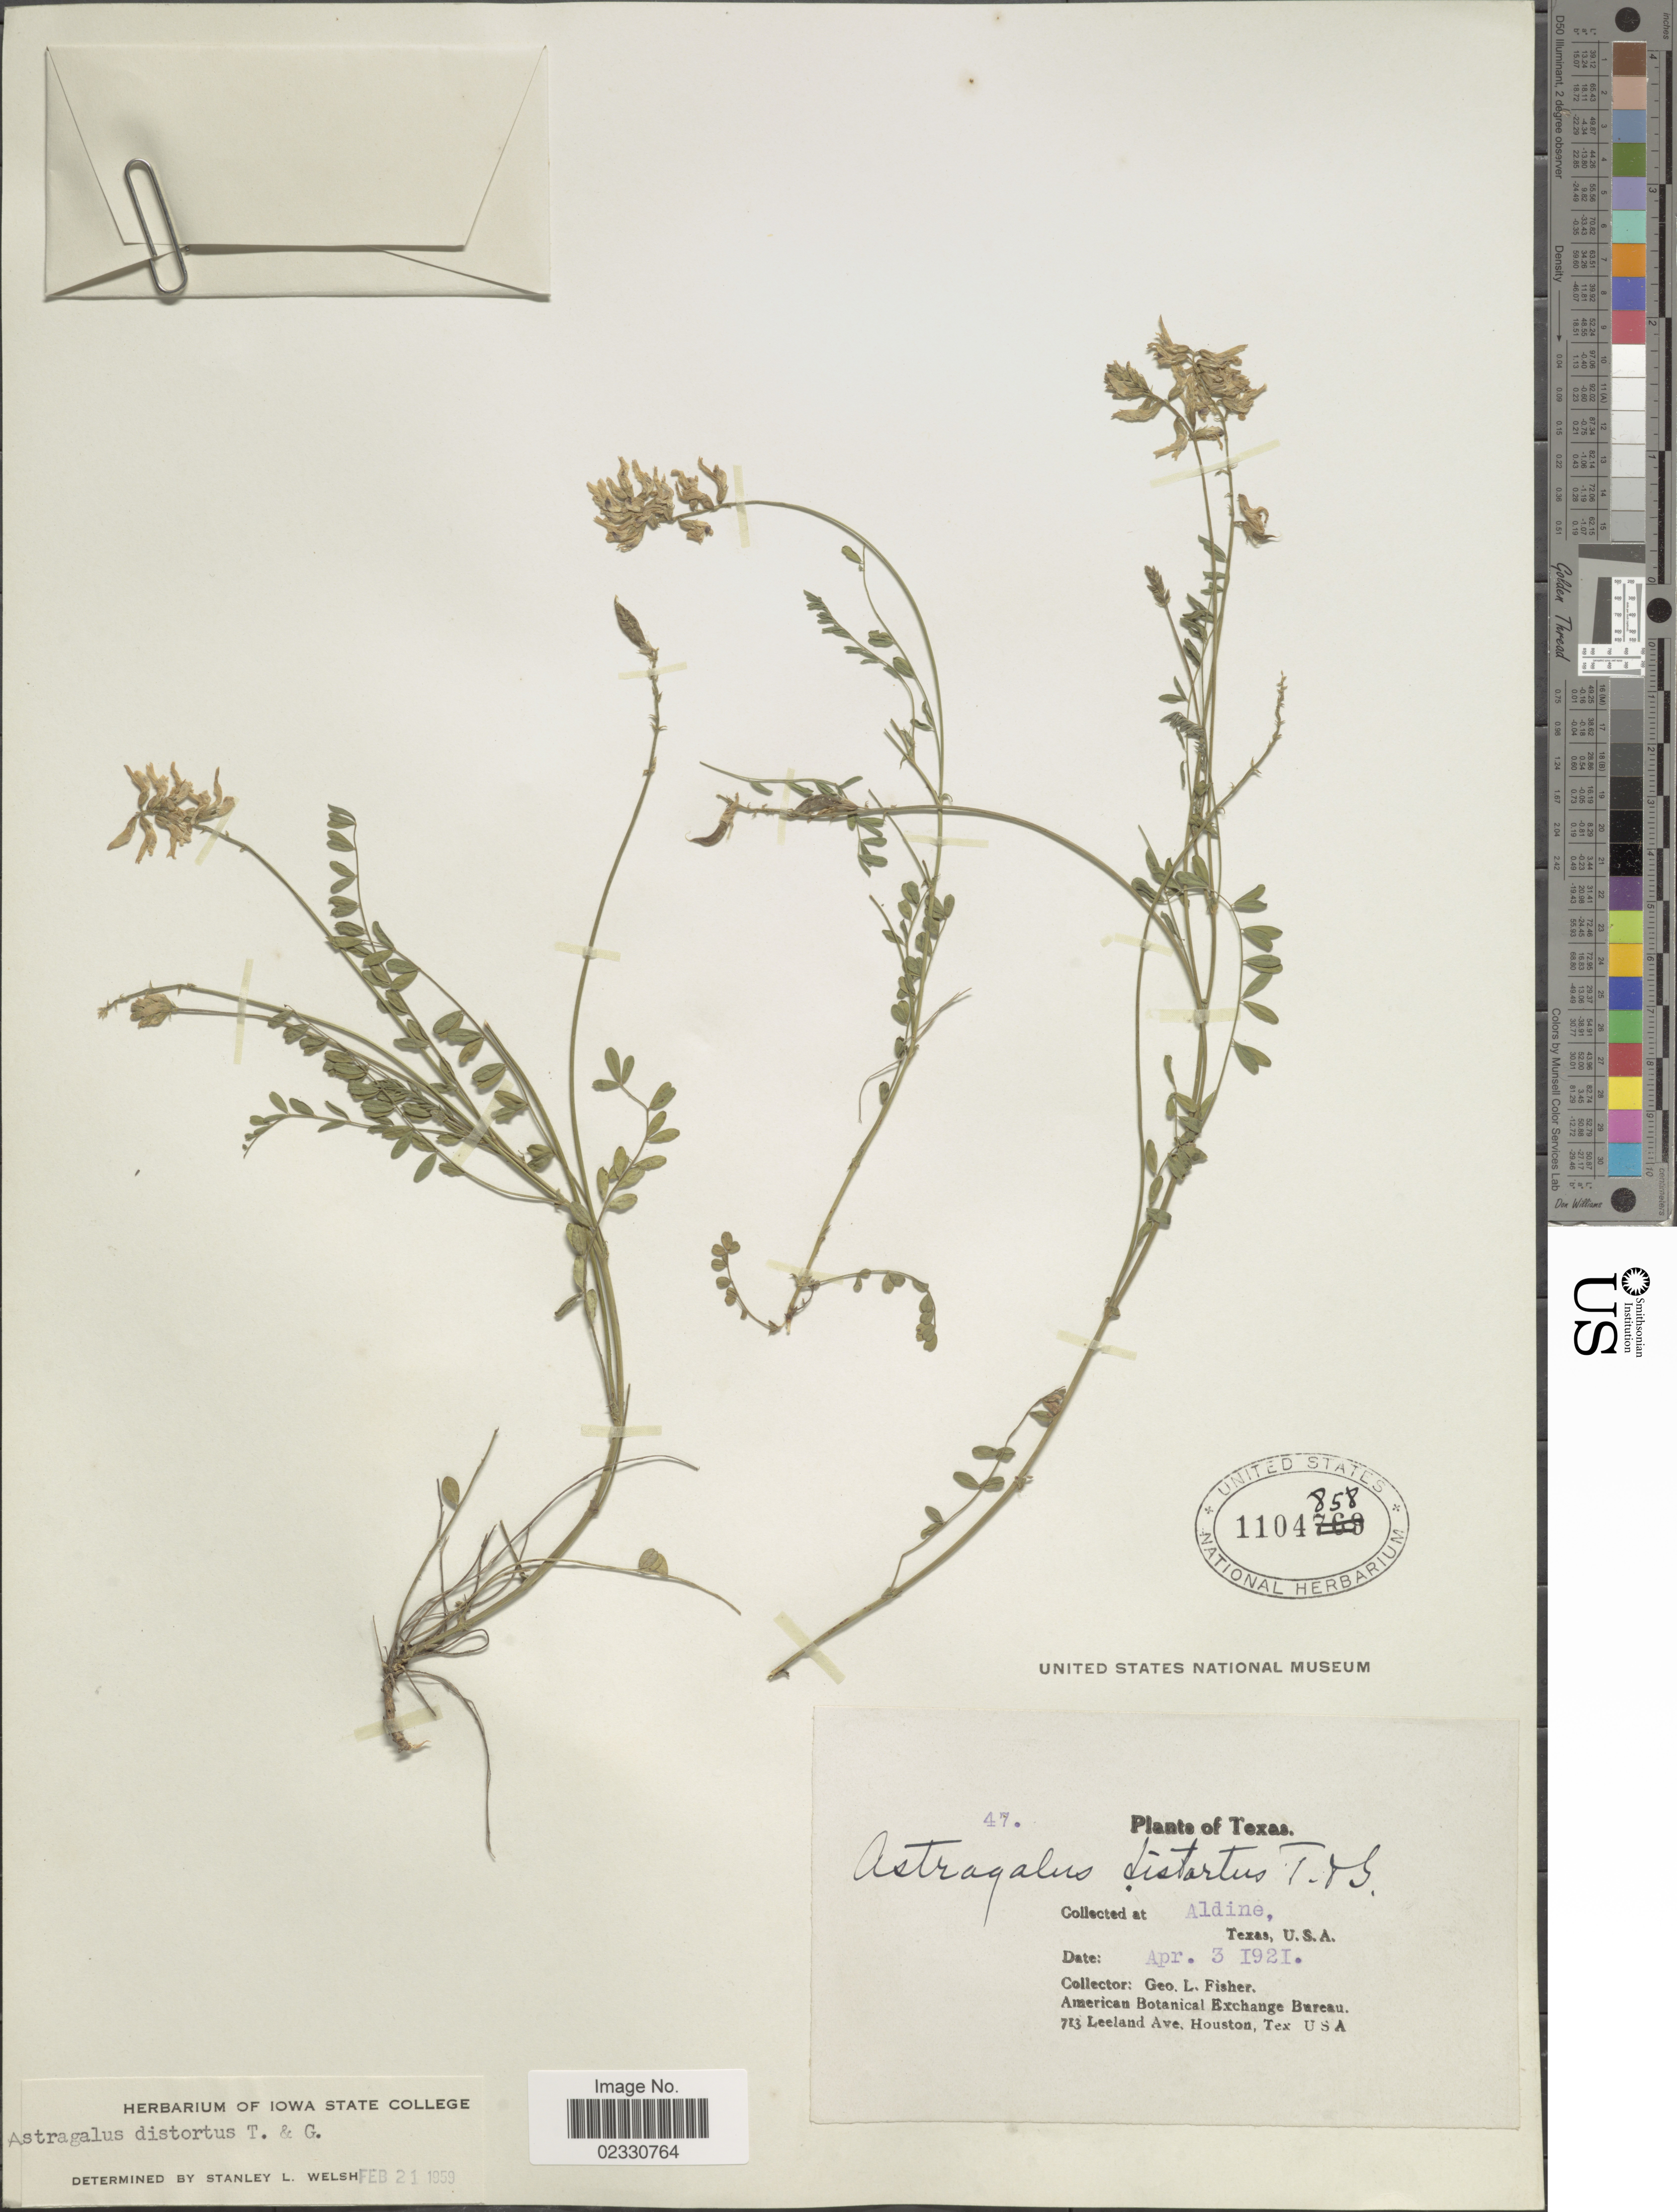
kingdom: Plantae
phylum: Tracheophyta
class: Magnoliopsida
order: Fabales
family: Fabaceae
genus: Astragalus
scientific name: Astragalus distortus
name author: Torr. & A. Gray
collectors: G. L. Fisher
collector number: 47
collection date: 1921-04-03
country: United States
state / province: Texas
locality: Aldine.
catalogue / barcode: US 1104858